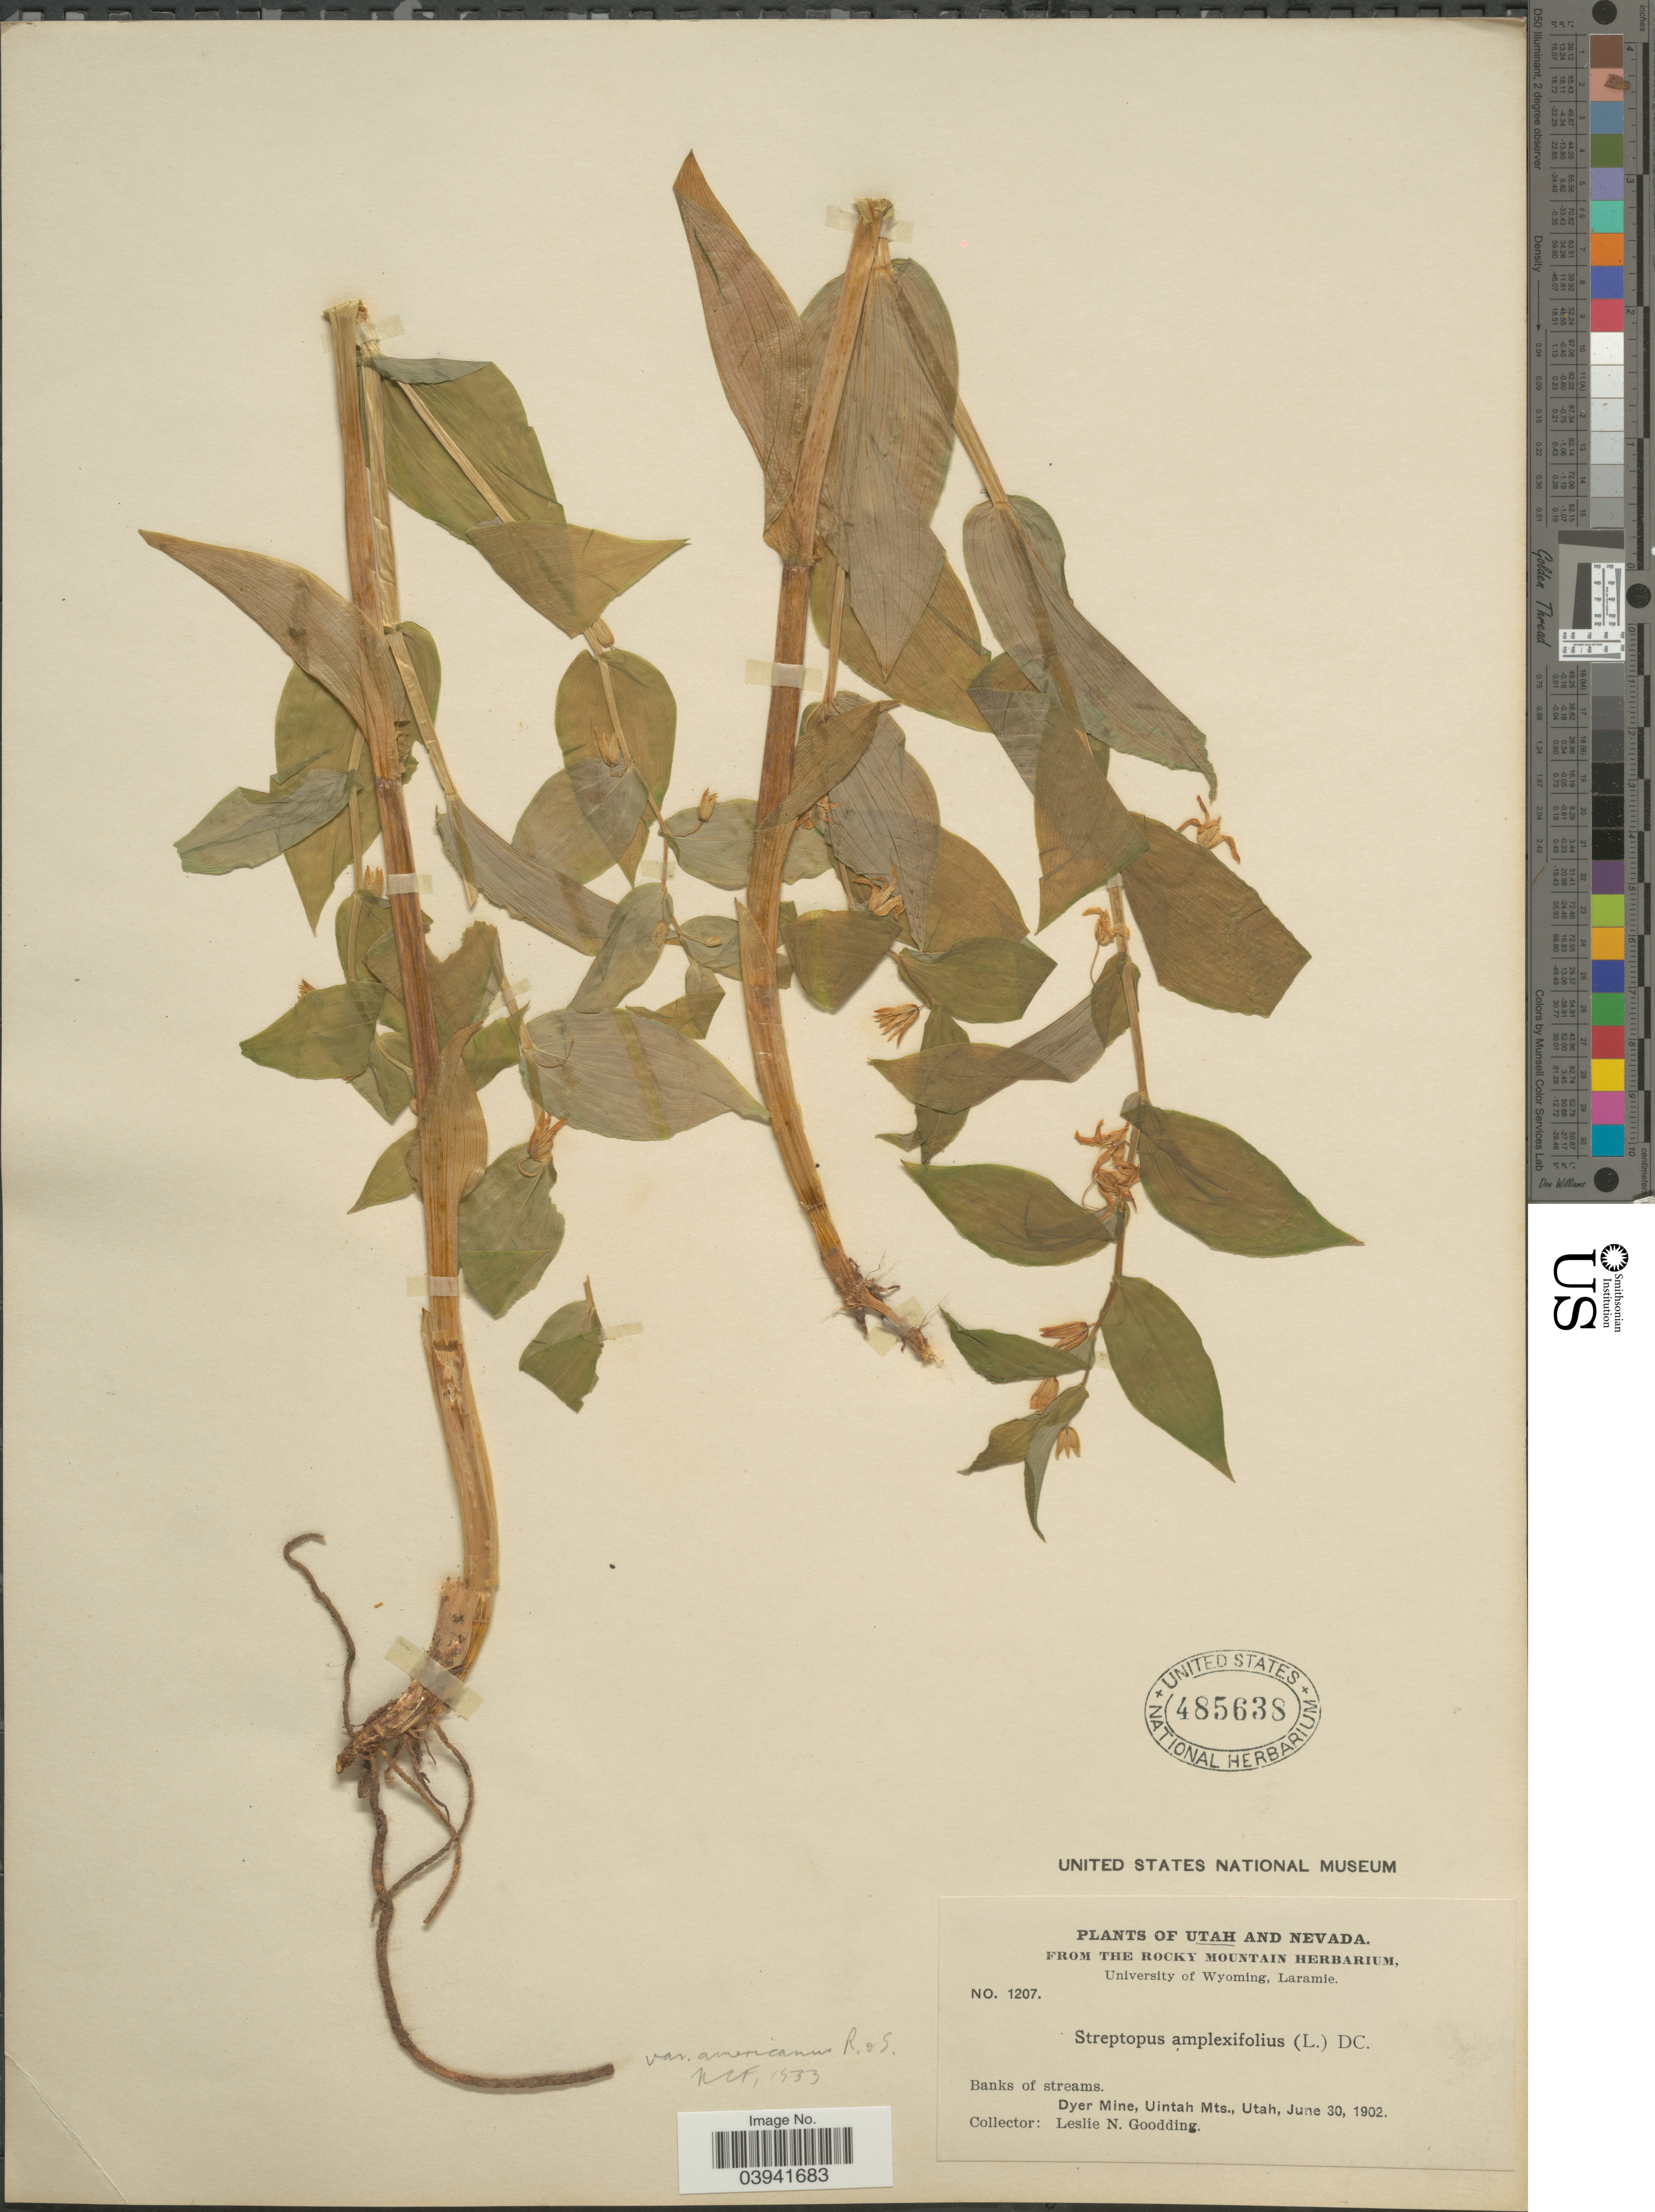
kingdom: Plantae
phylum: Tracheophyta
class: Liliopsida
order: Liliales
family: Liliaceae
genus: Streptopus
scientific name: Streptopus amplexifolius var. americanus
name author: Schult. & Schult. f.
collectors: L. N. Goodding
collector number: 1207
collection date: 1902-06-30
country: United States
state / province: Utah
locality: Dyer Mine, Uintah Mts.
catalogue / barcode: US 485638